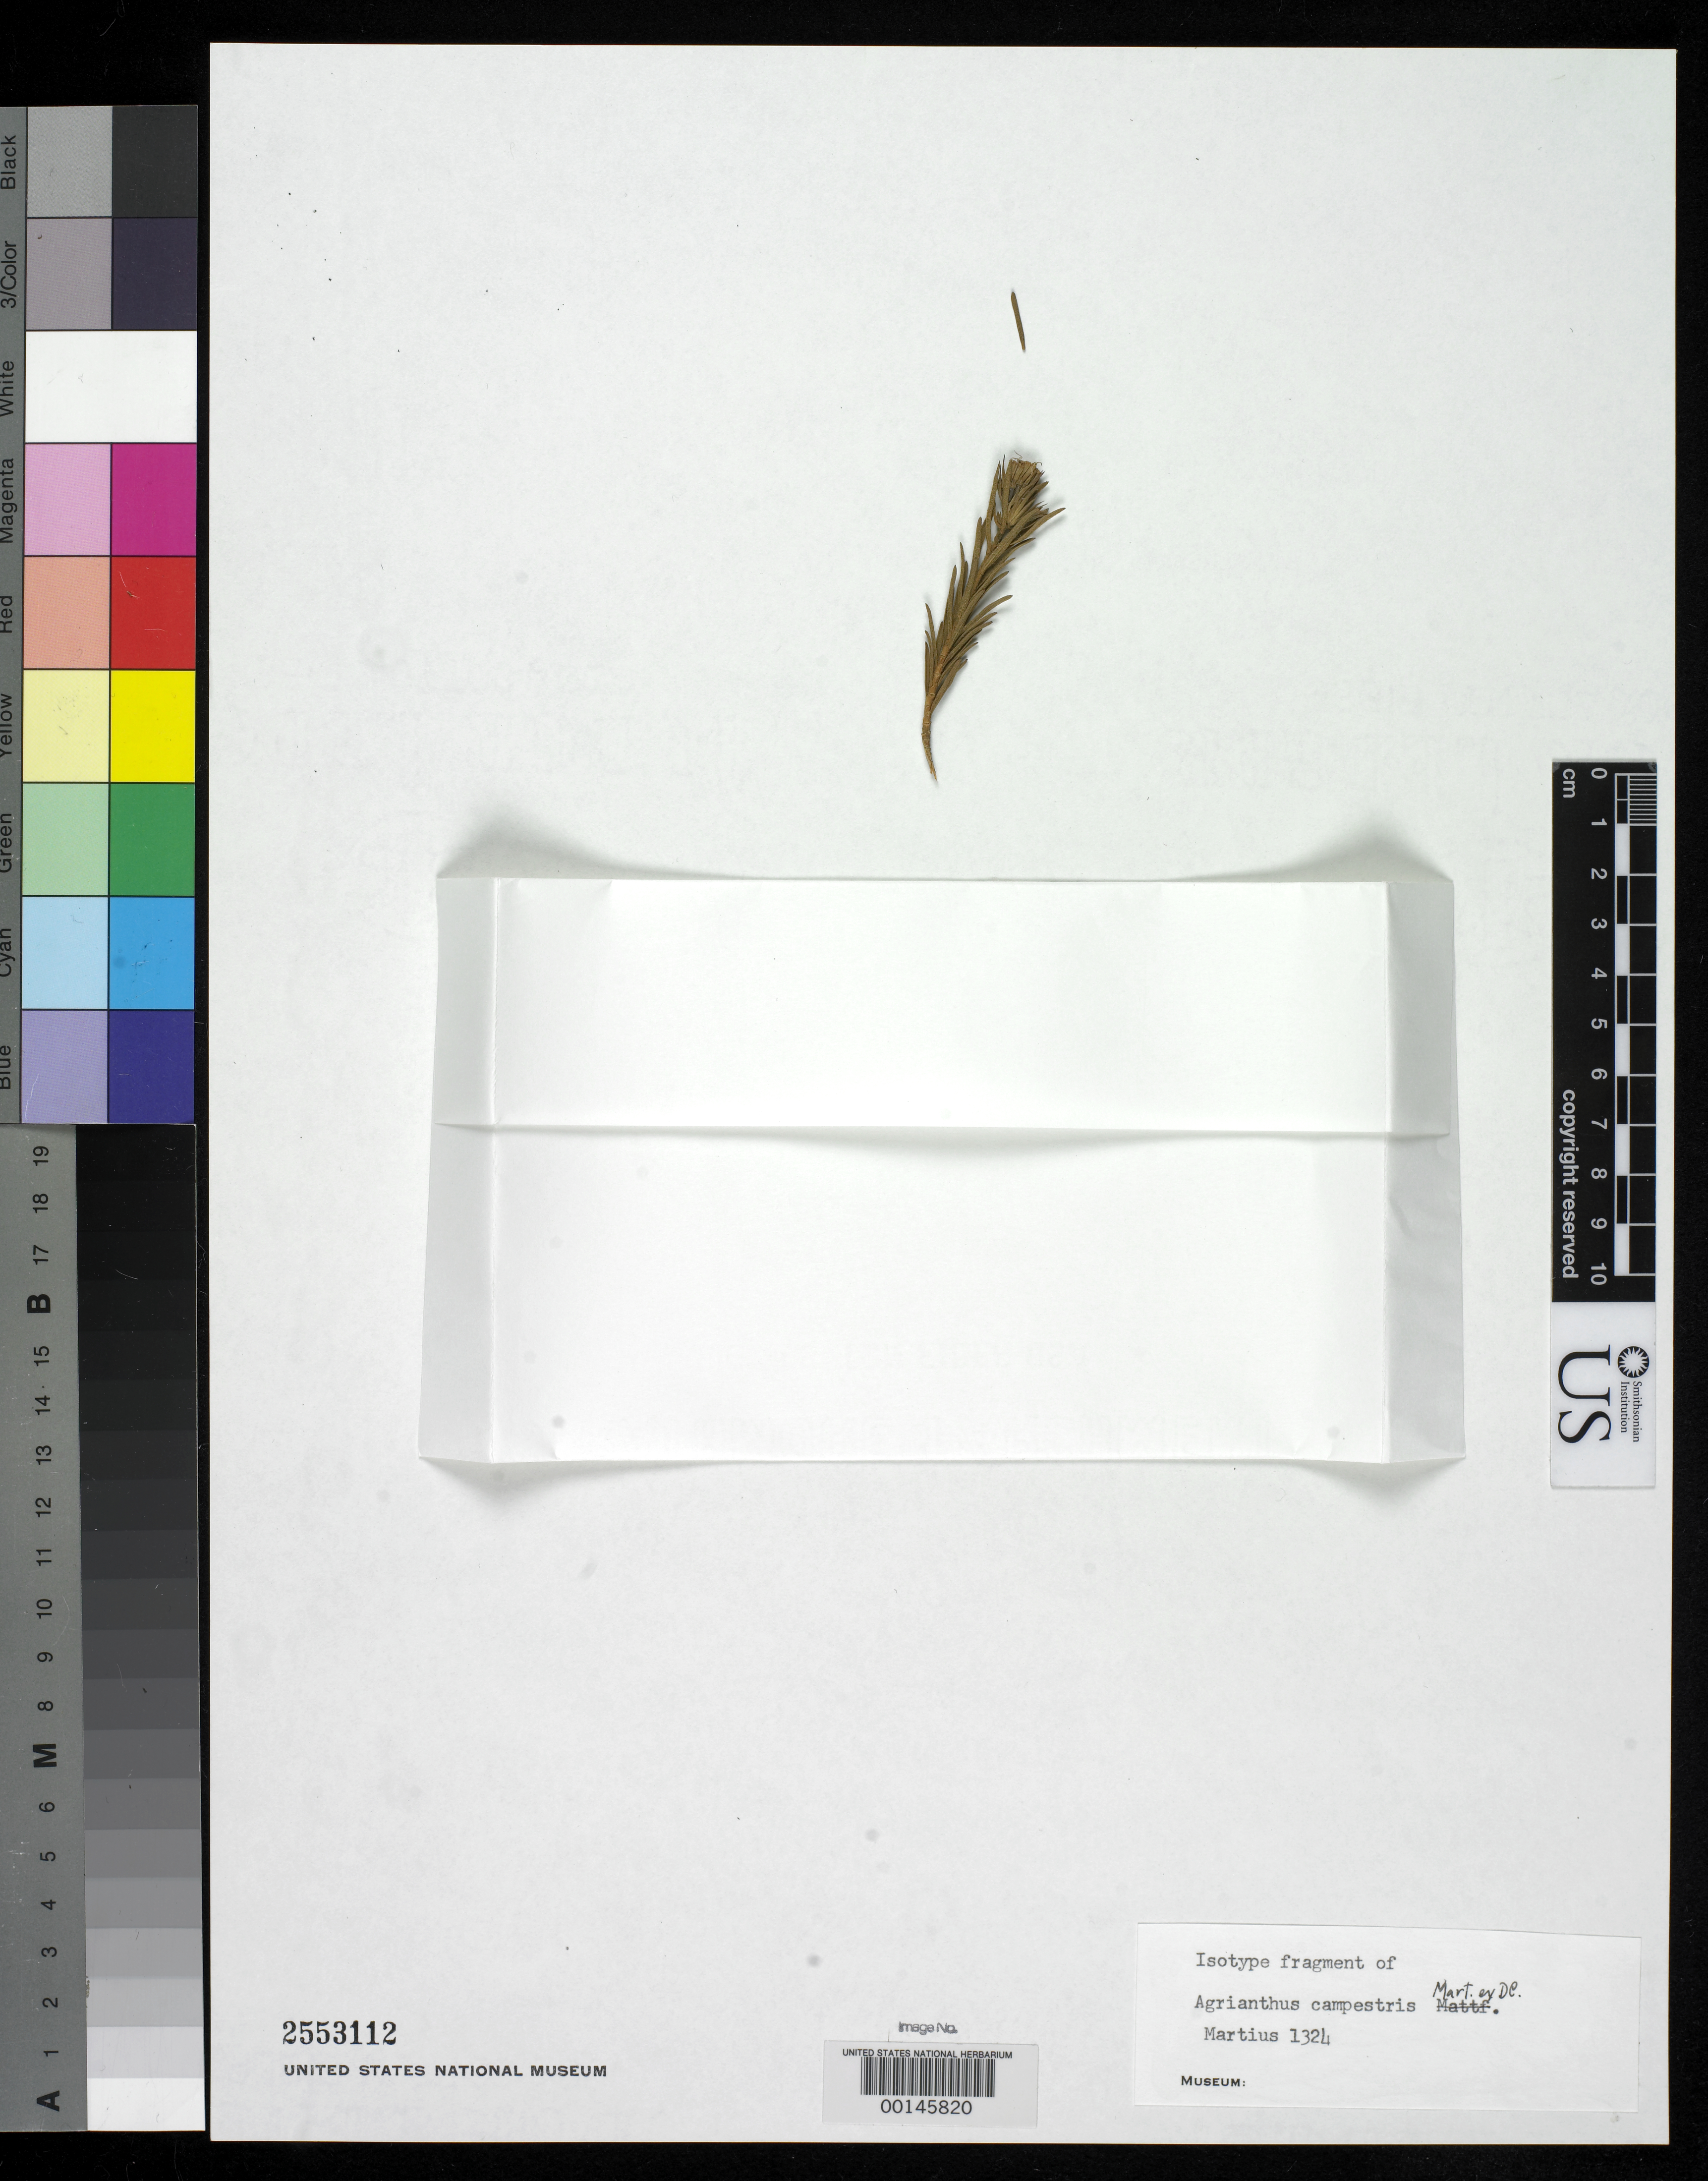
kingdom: Plantae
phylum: Tracheophyta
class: Magnoliopsida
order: Asterales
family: Asteraceae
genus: Agrianthus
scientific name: Agrianthus campestris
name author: Mart. ex DC.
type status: Type Material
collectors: C. F. Martius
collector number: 1324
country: Brazil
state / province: Minas Gerais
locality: Between Minas Novum and Sao Fransisco River.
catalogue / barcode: US 2553112